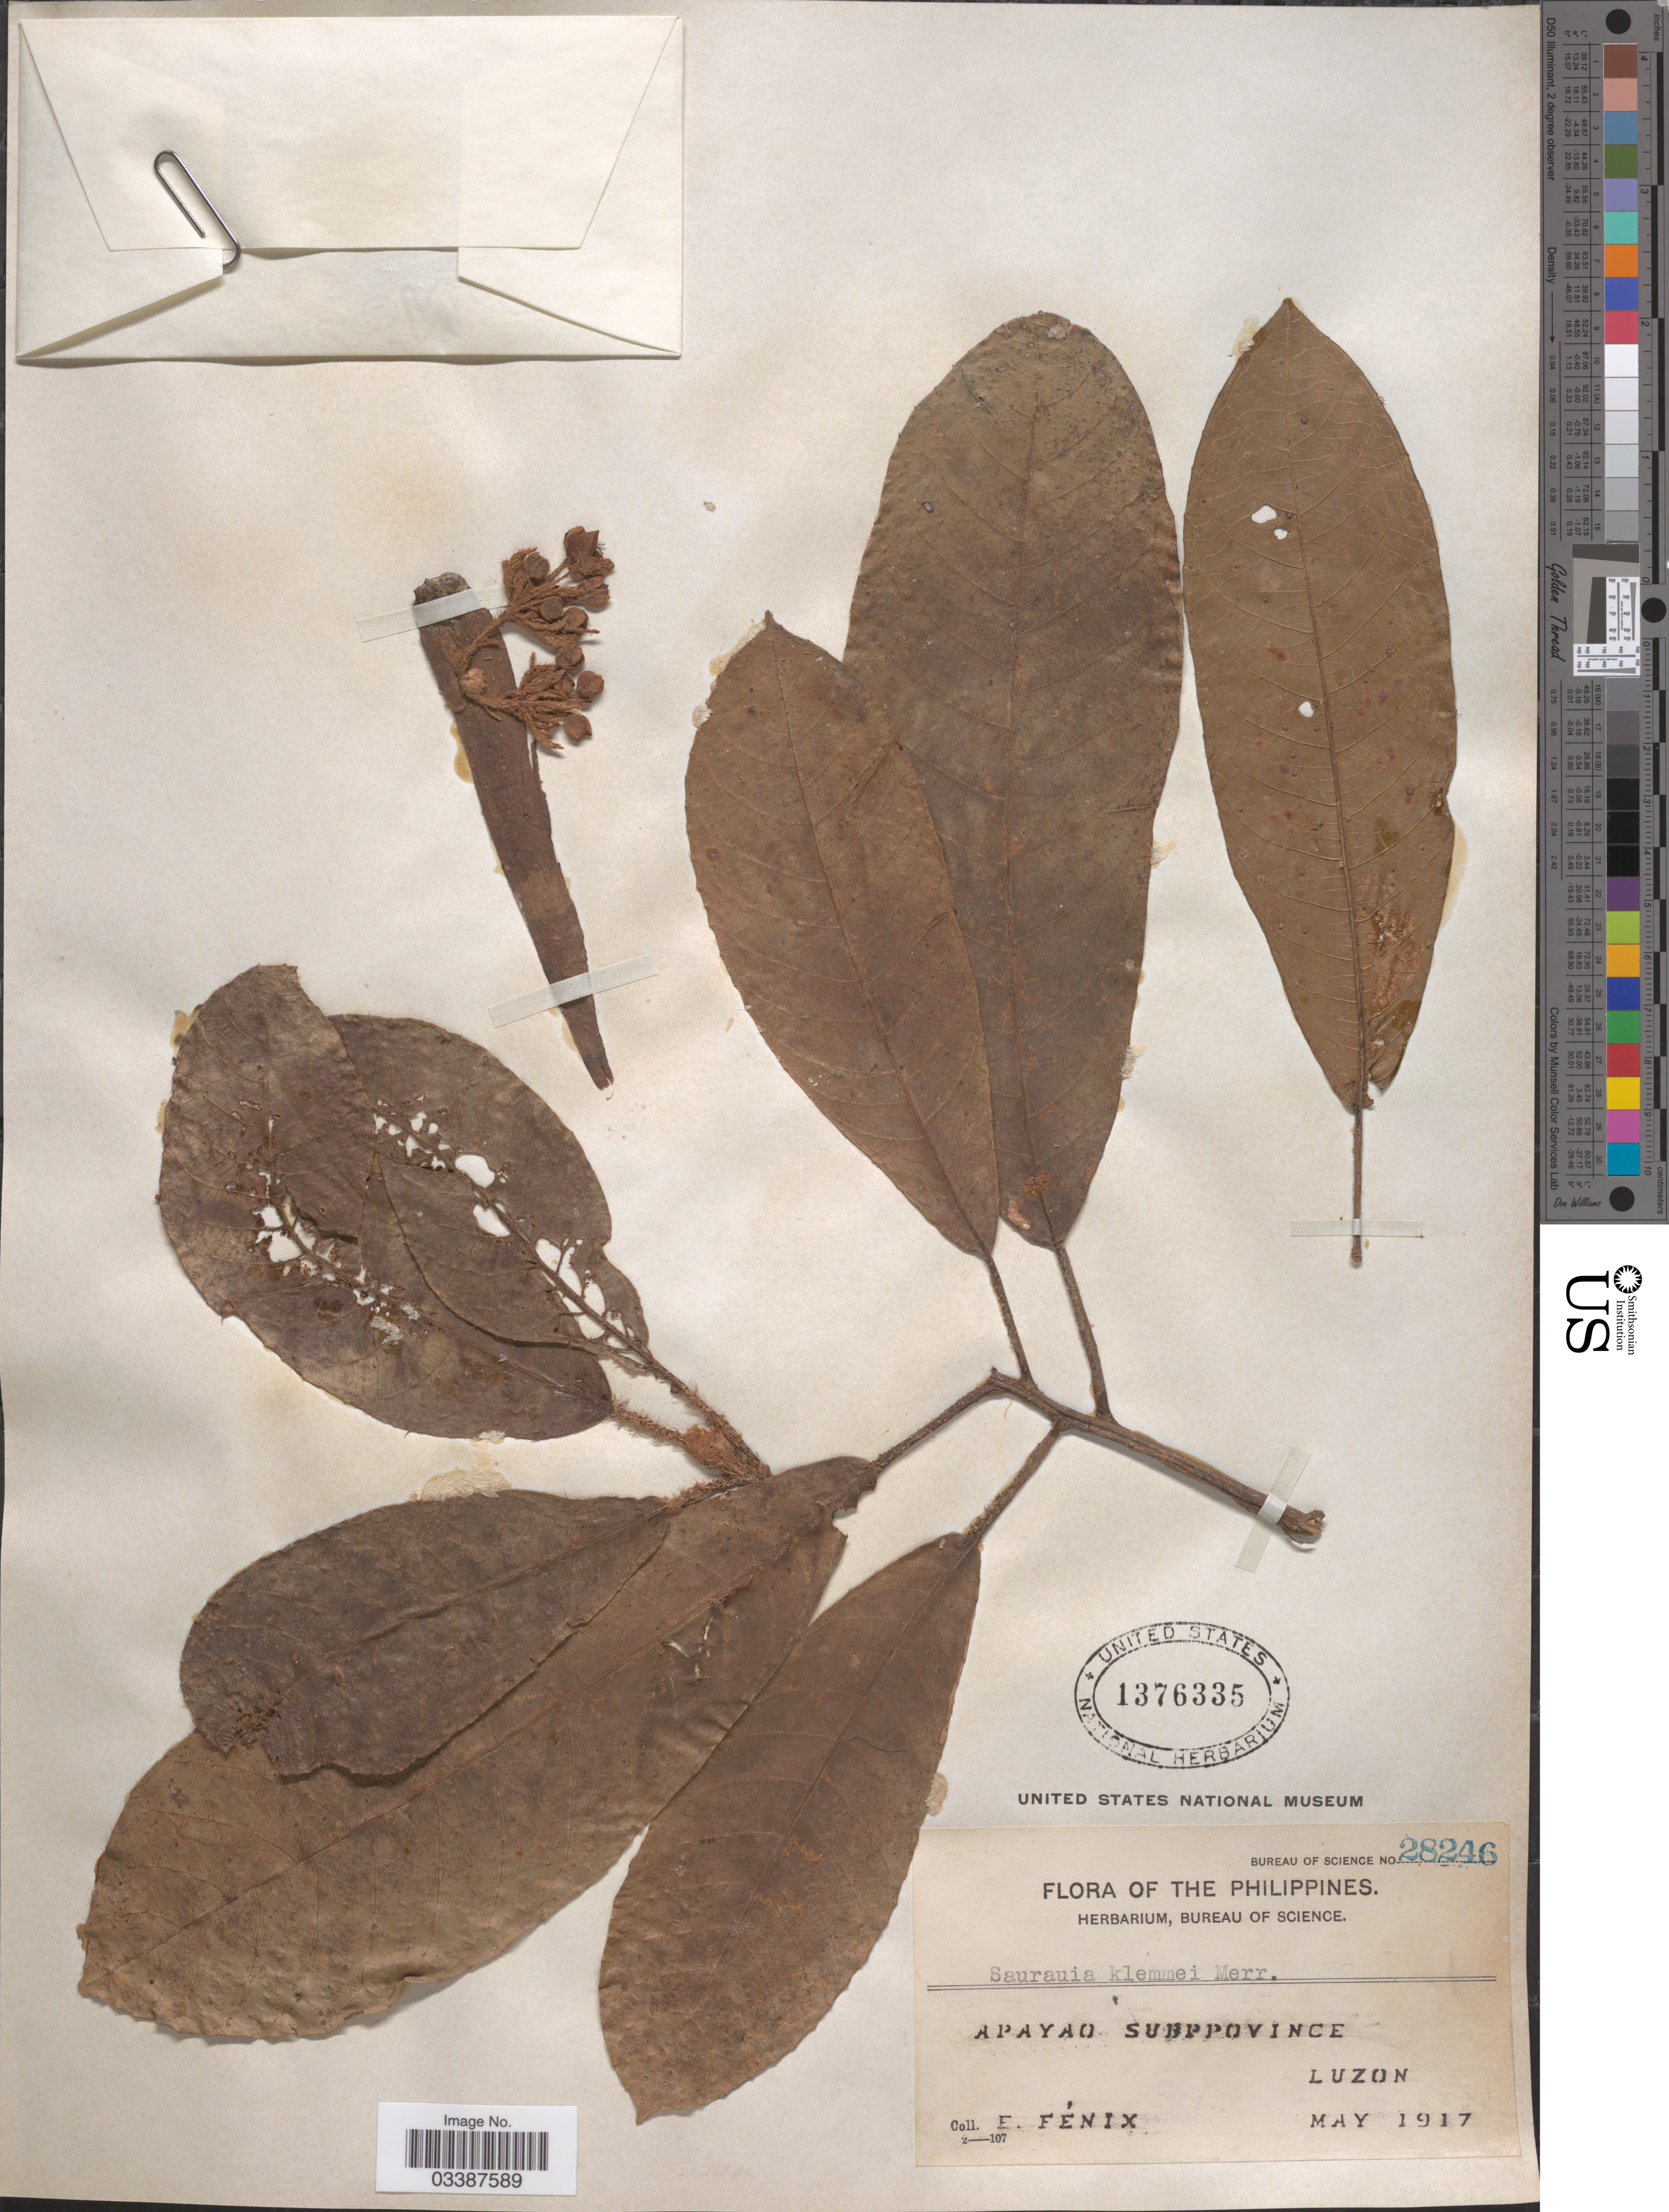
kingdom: Plantae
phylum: Tracheophyta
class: Magnoliopsida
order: Ericales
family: Actinidiaceae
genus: Saurauia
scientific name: Saurauia klemmei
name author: Merr.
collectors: E. Fénix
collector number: Bureau of Science 28246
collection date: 1917-05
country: Philippines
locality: Apayao Subprovince, Luzon.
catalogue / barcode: US 1376335